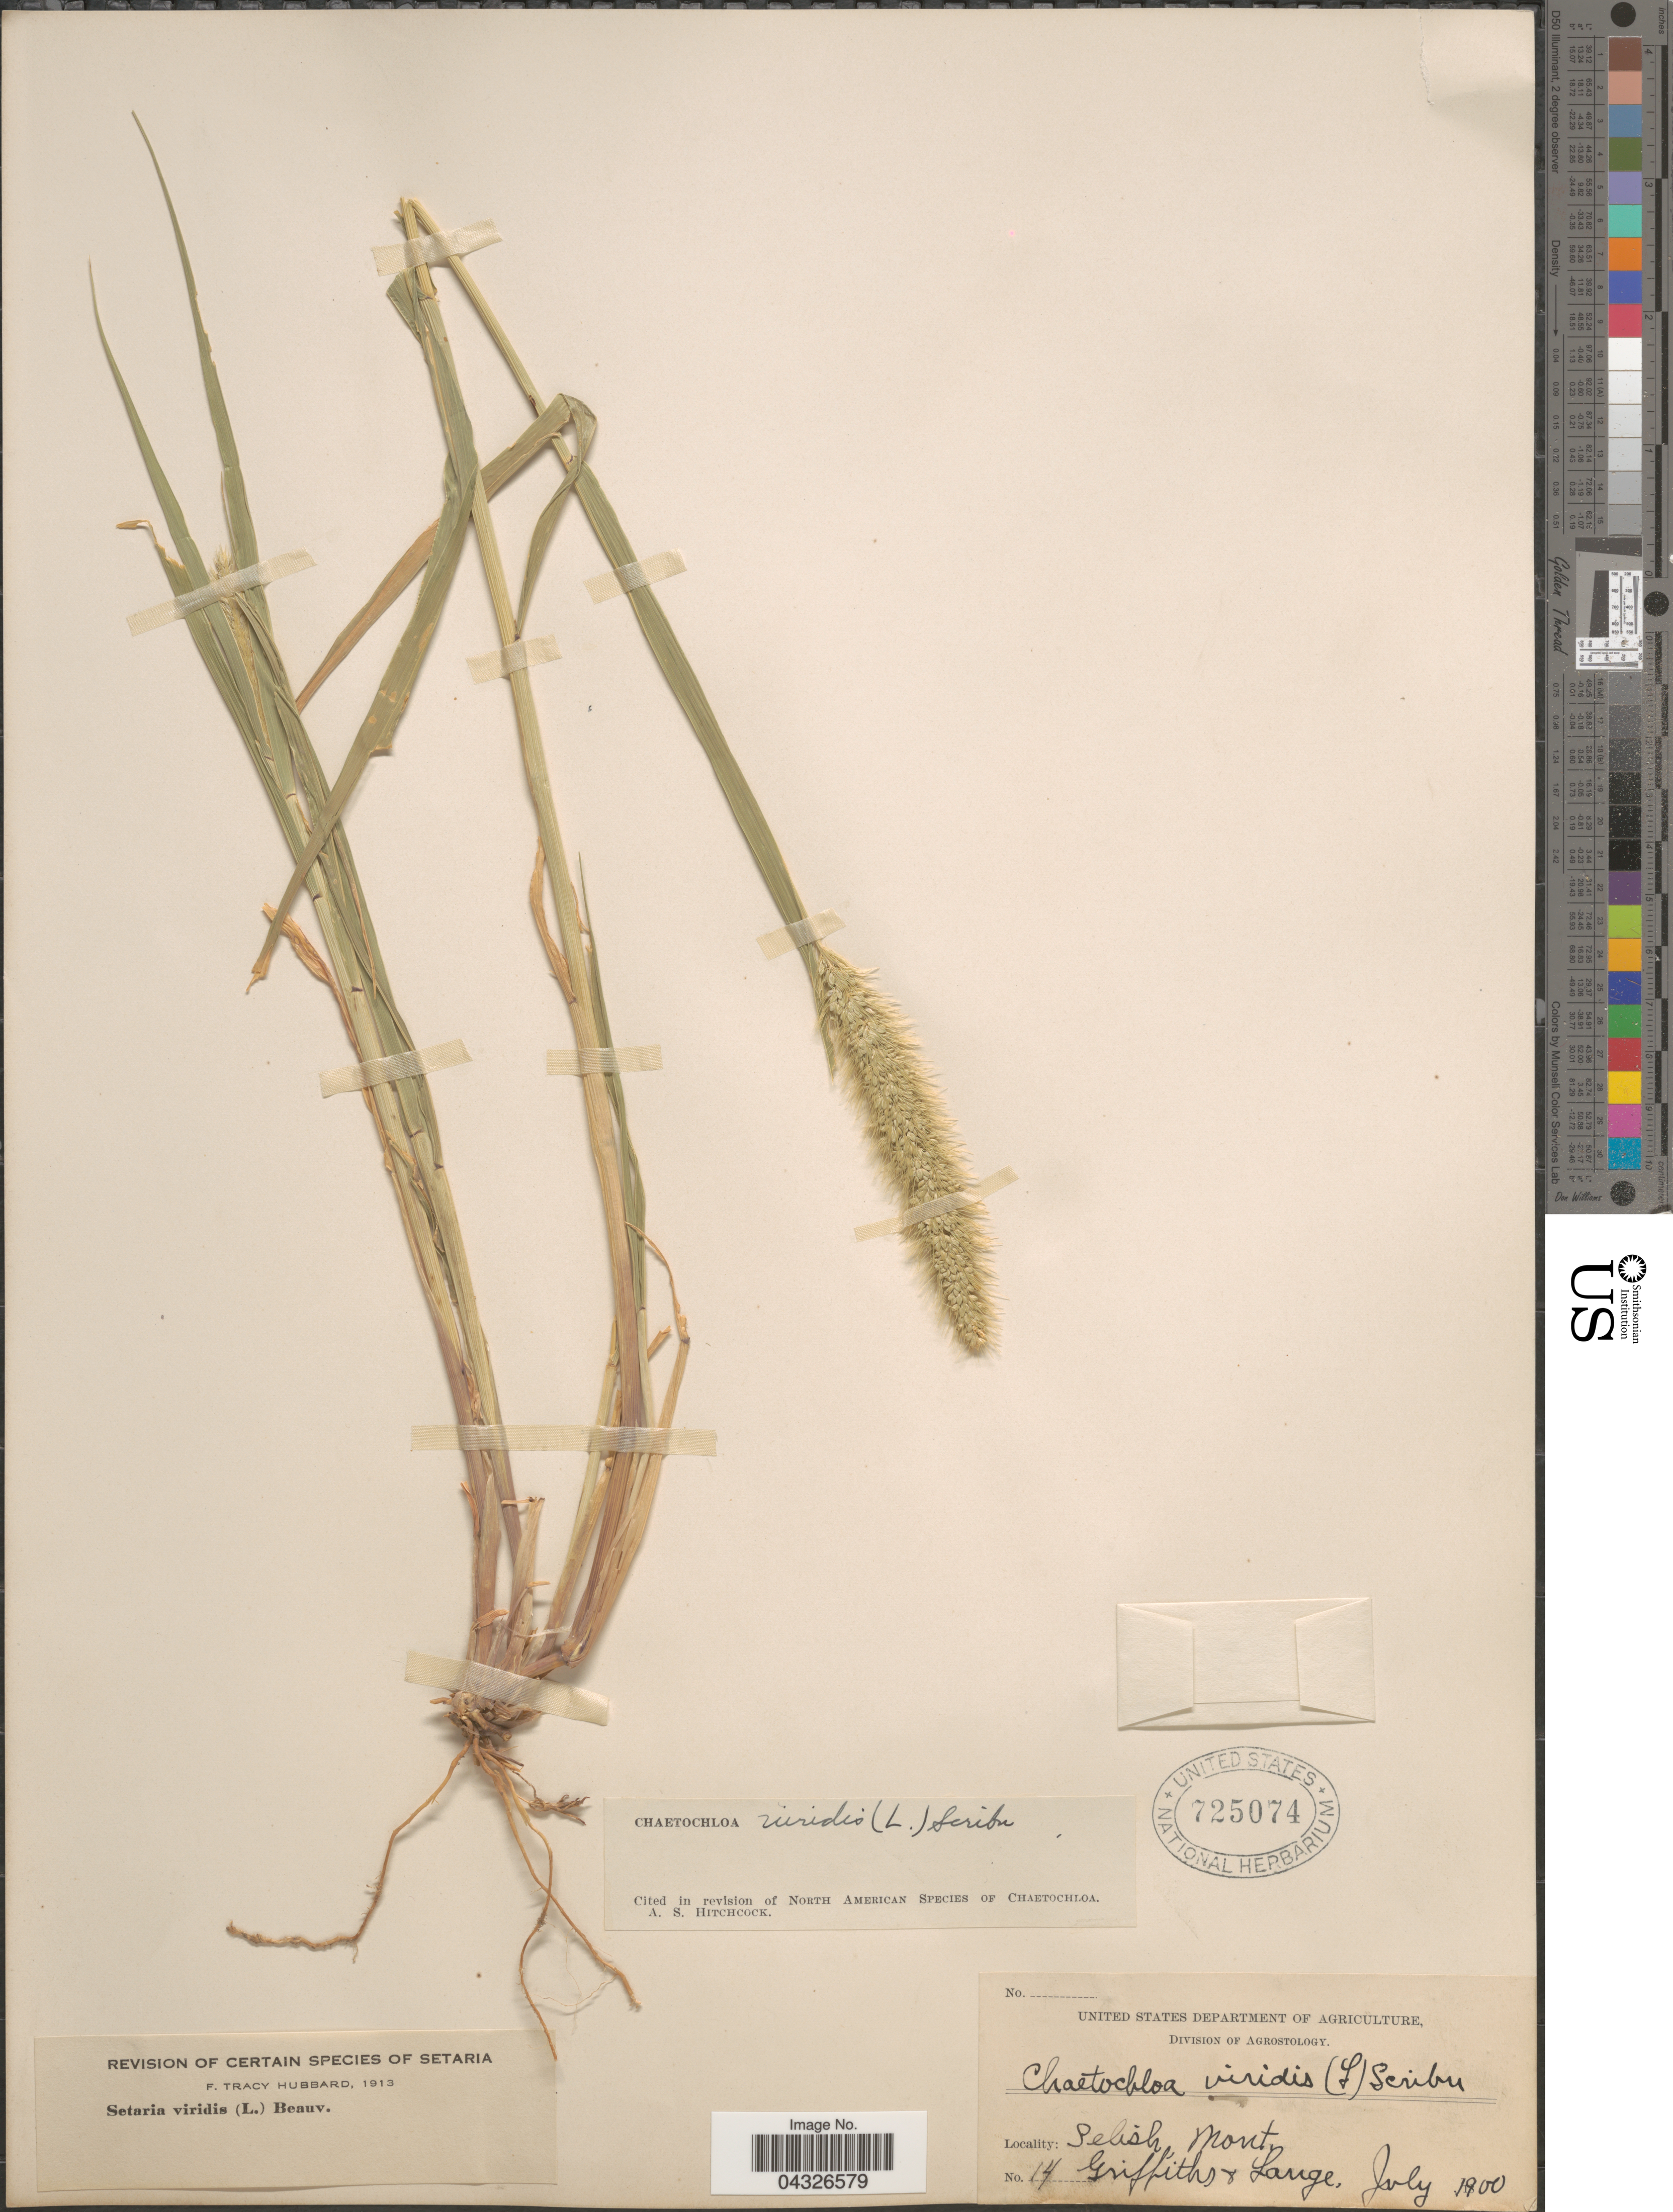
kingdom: Plantae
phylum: Tracheophyta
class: Liliopsida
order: Poales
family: Poaceae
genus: Setaria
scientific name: Setaria viridis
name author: (L.) P. Beauv.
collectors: -- Griffiths & -- Lange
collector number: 14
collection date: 1900-07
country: United States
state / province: Montana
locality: Selish.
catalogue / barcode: US 725074